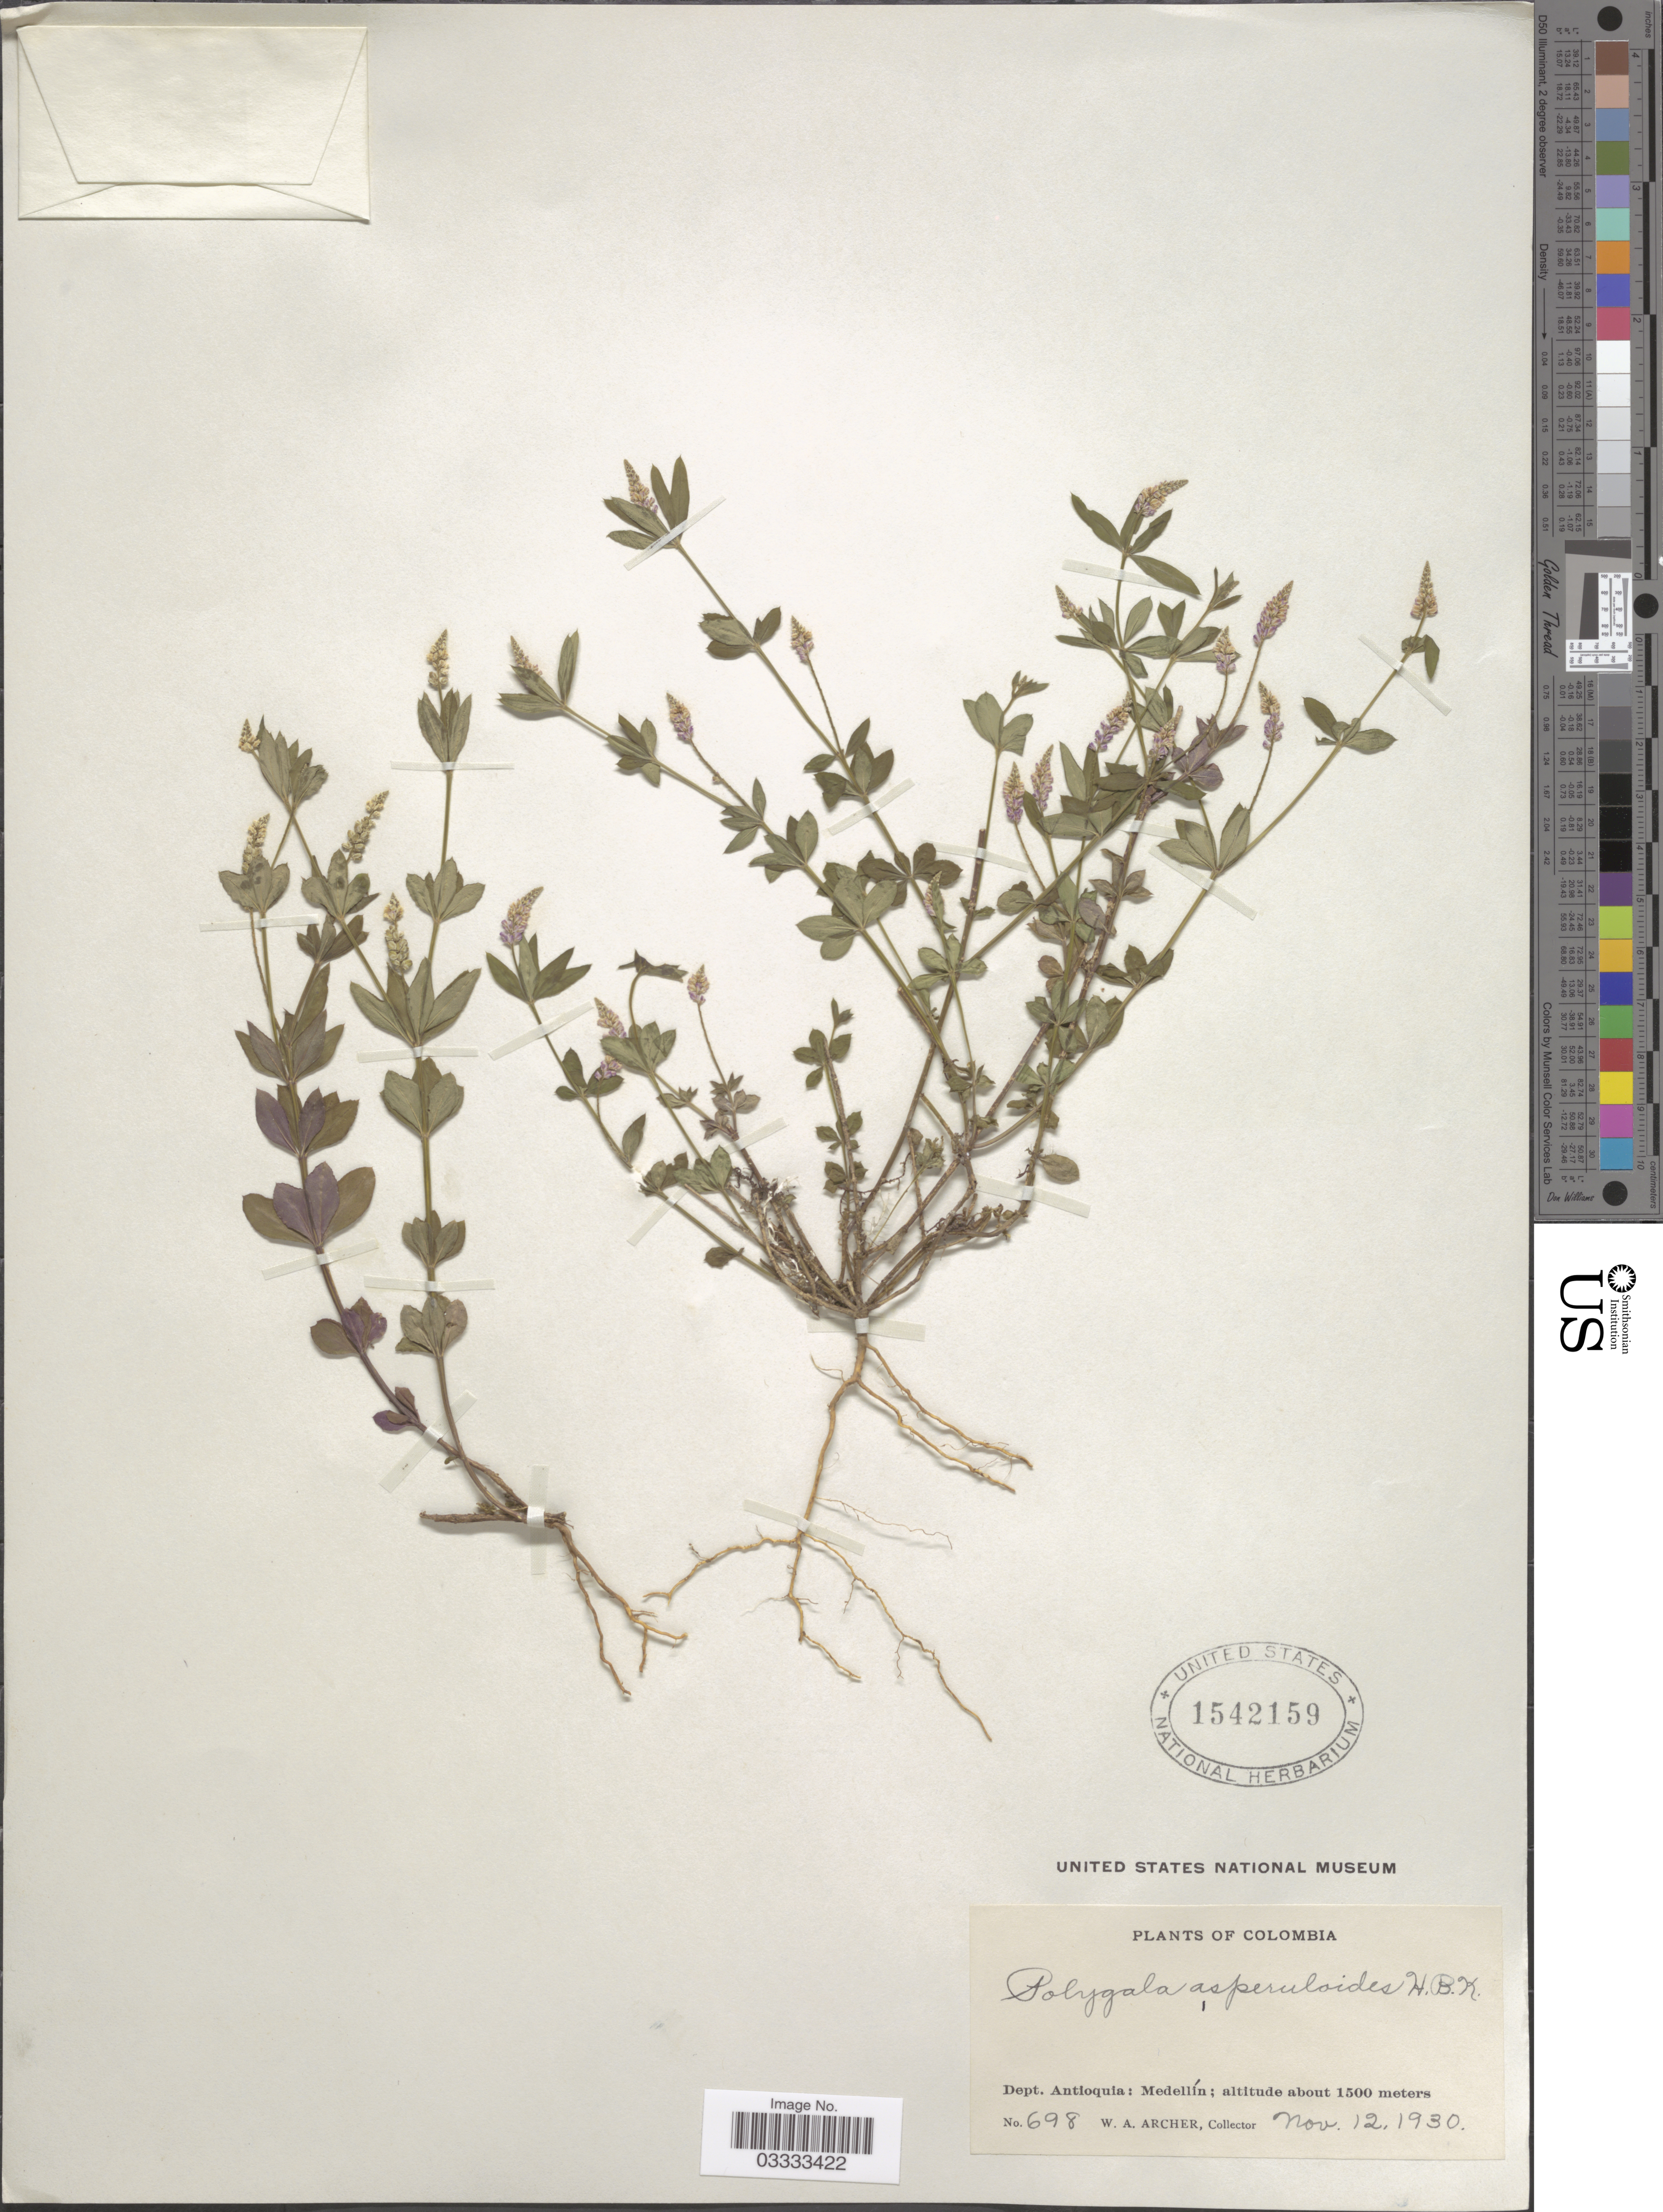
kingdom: Plantae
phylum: Tracheophyta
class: Magnoliopsida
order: Fabales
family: Polygalaceae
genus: Polygala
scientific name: Polygala asperuloides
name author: Kunth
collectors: W. Archer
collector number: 698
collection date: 1930-11-12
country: Colombia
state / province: Antioquia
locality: Dept. Antioquia: Medellín.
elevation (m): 1500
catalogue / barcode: US 1542159